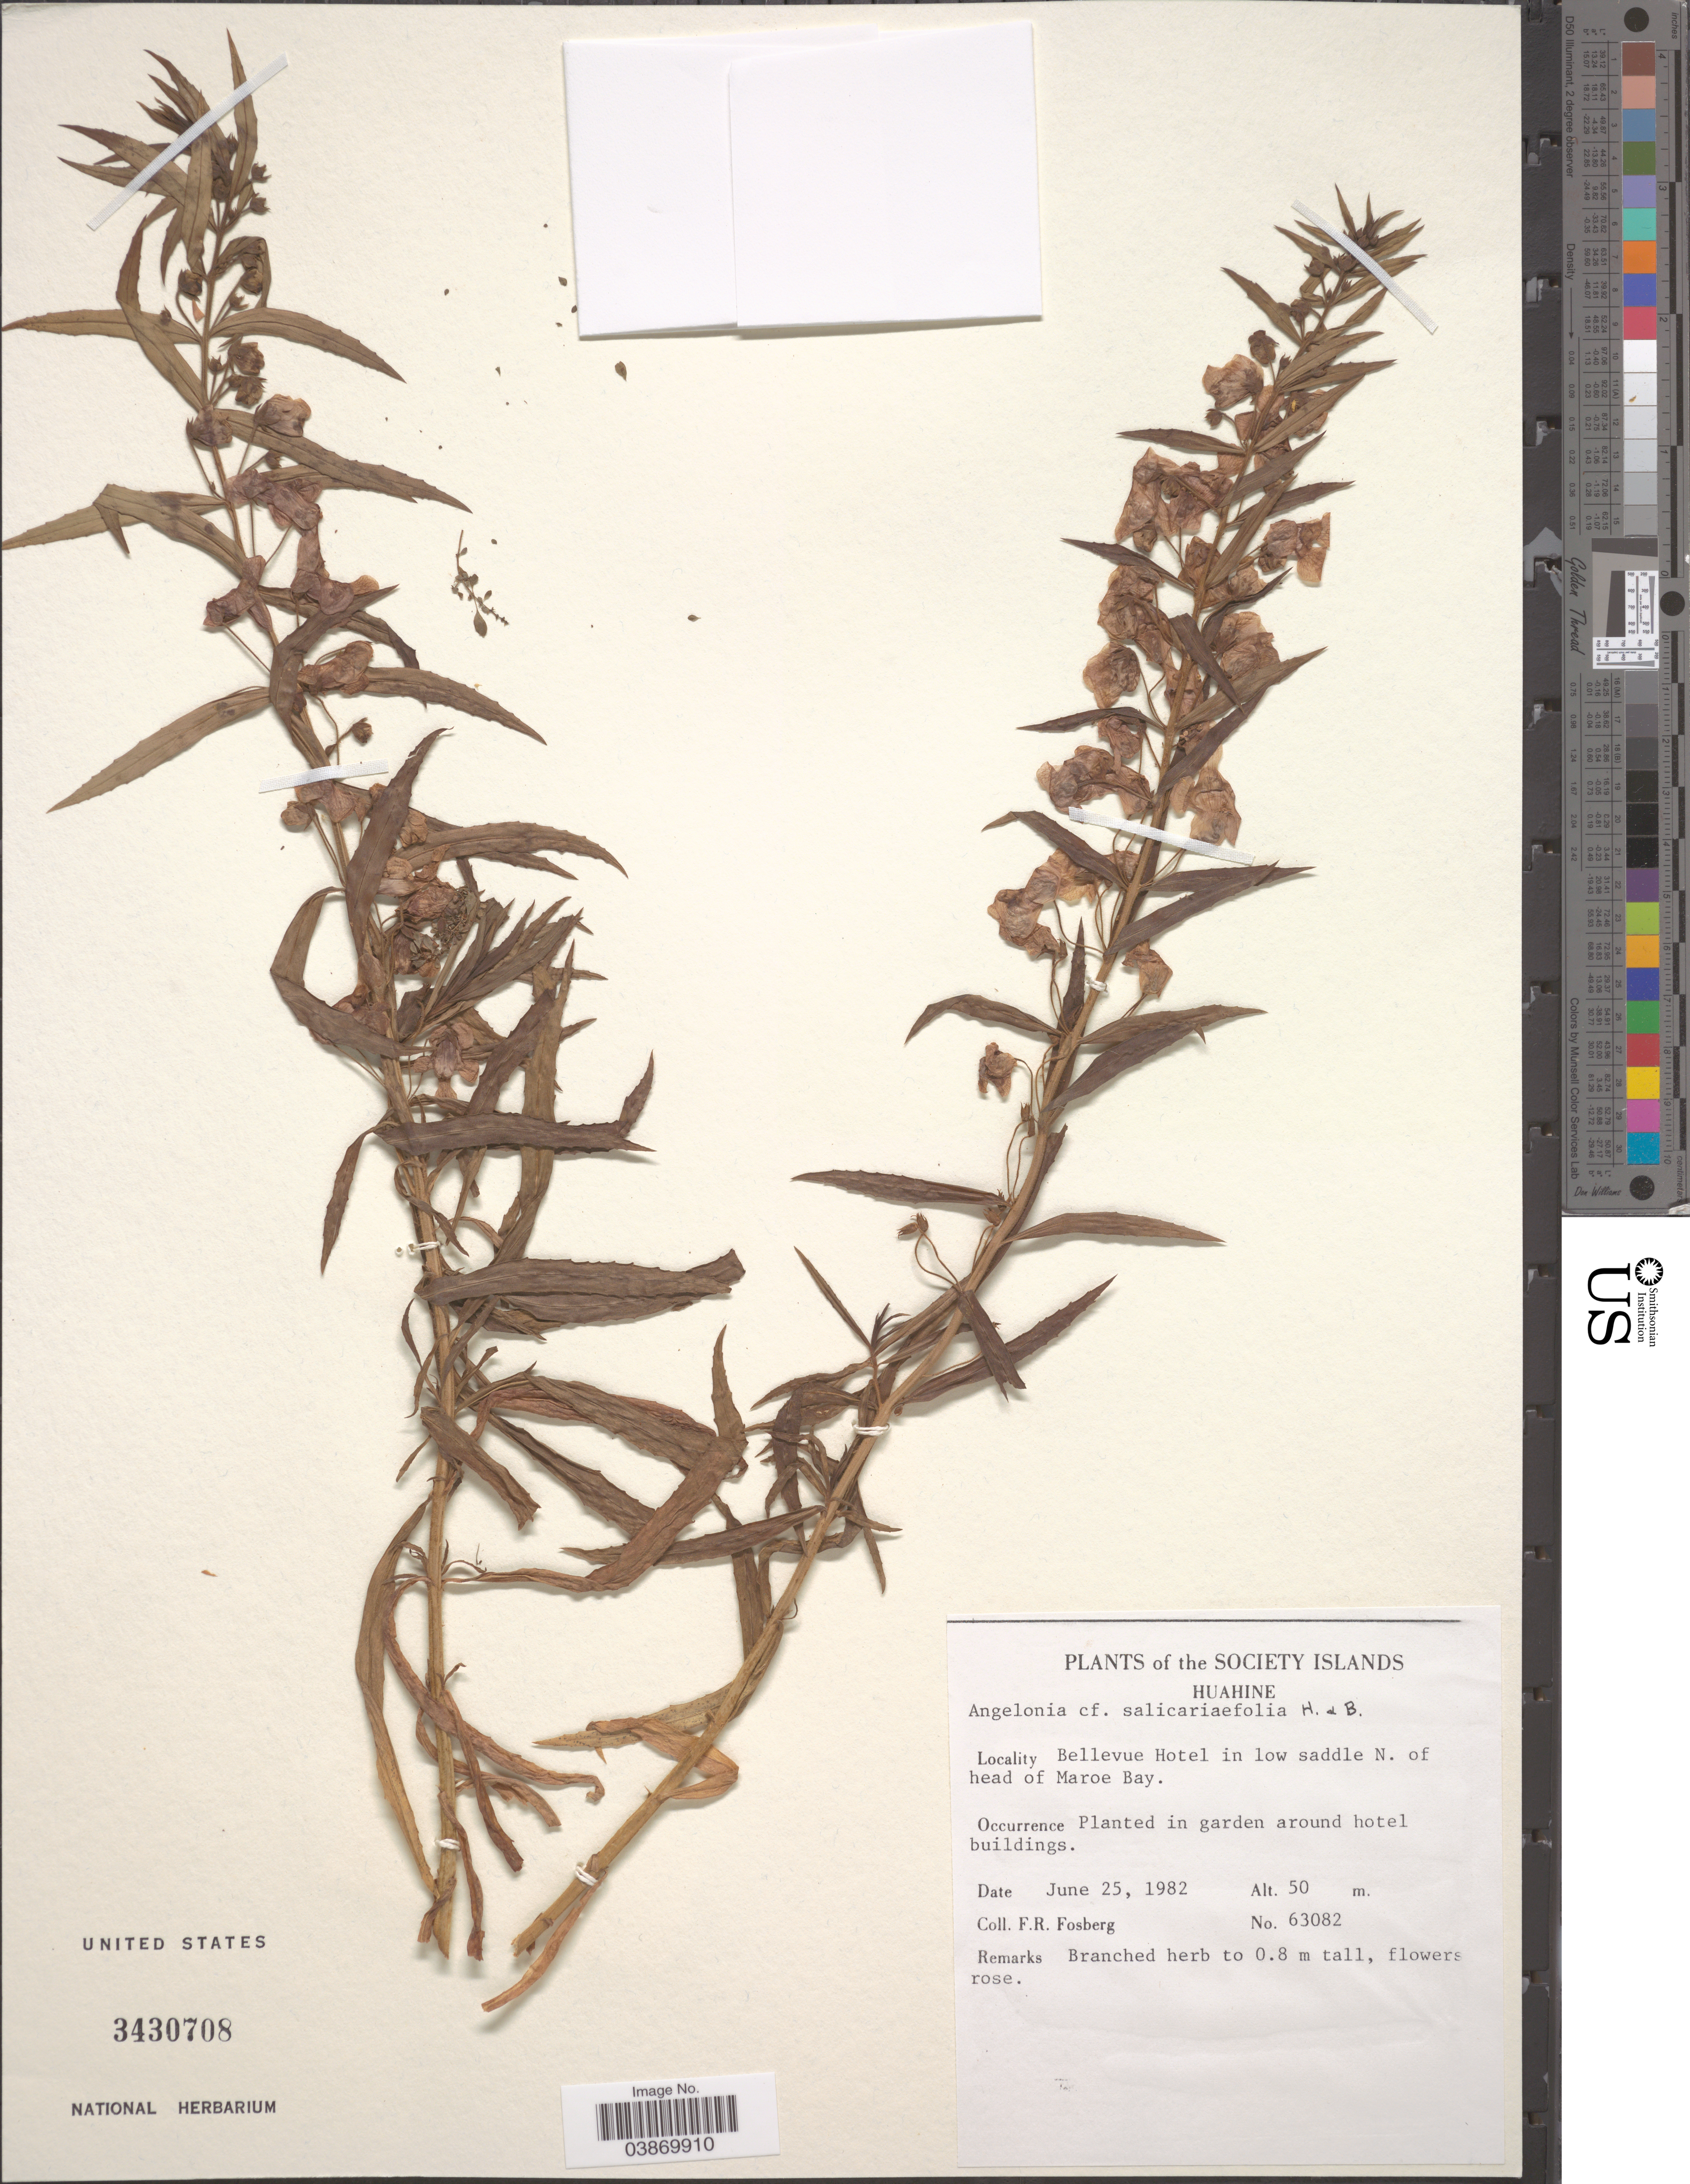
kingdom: Plantae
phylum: Tracheophyta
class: Magnoliopsida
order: Lamiales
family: Plantaginaceae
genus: Angelonia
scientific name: Angelonia salicariifolia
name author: Bonpl.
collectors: F. R. Fosberg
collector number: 63082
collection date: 1982-06-25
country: French Polynesia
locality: The Society Islands. Huahine. Bellevue Hotel in low saddle N. of head of Maroe Bay. In garden around hotel buildings.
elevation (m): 50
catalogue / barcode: US 3430708